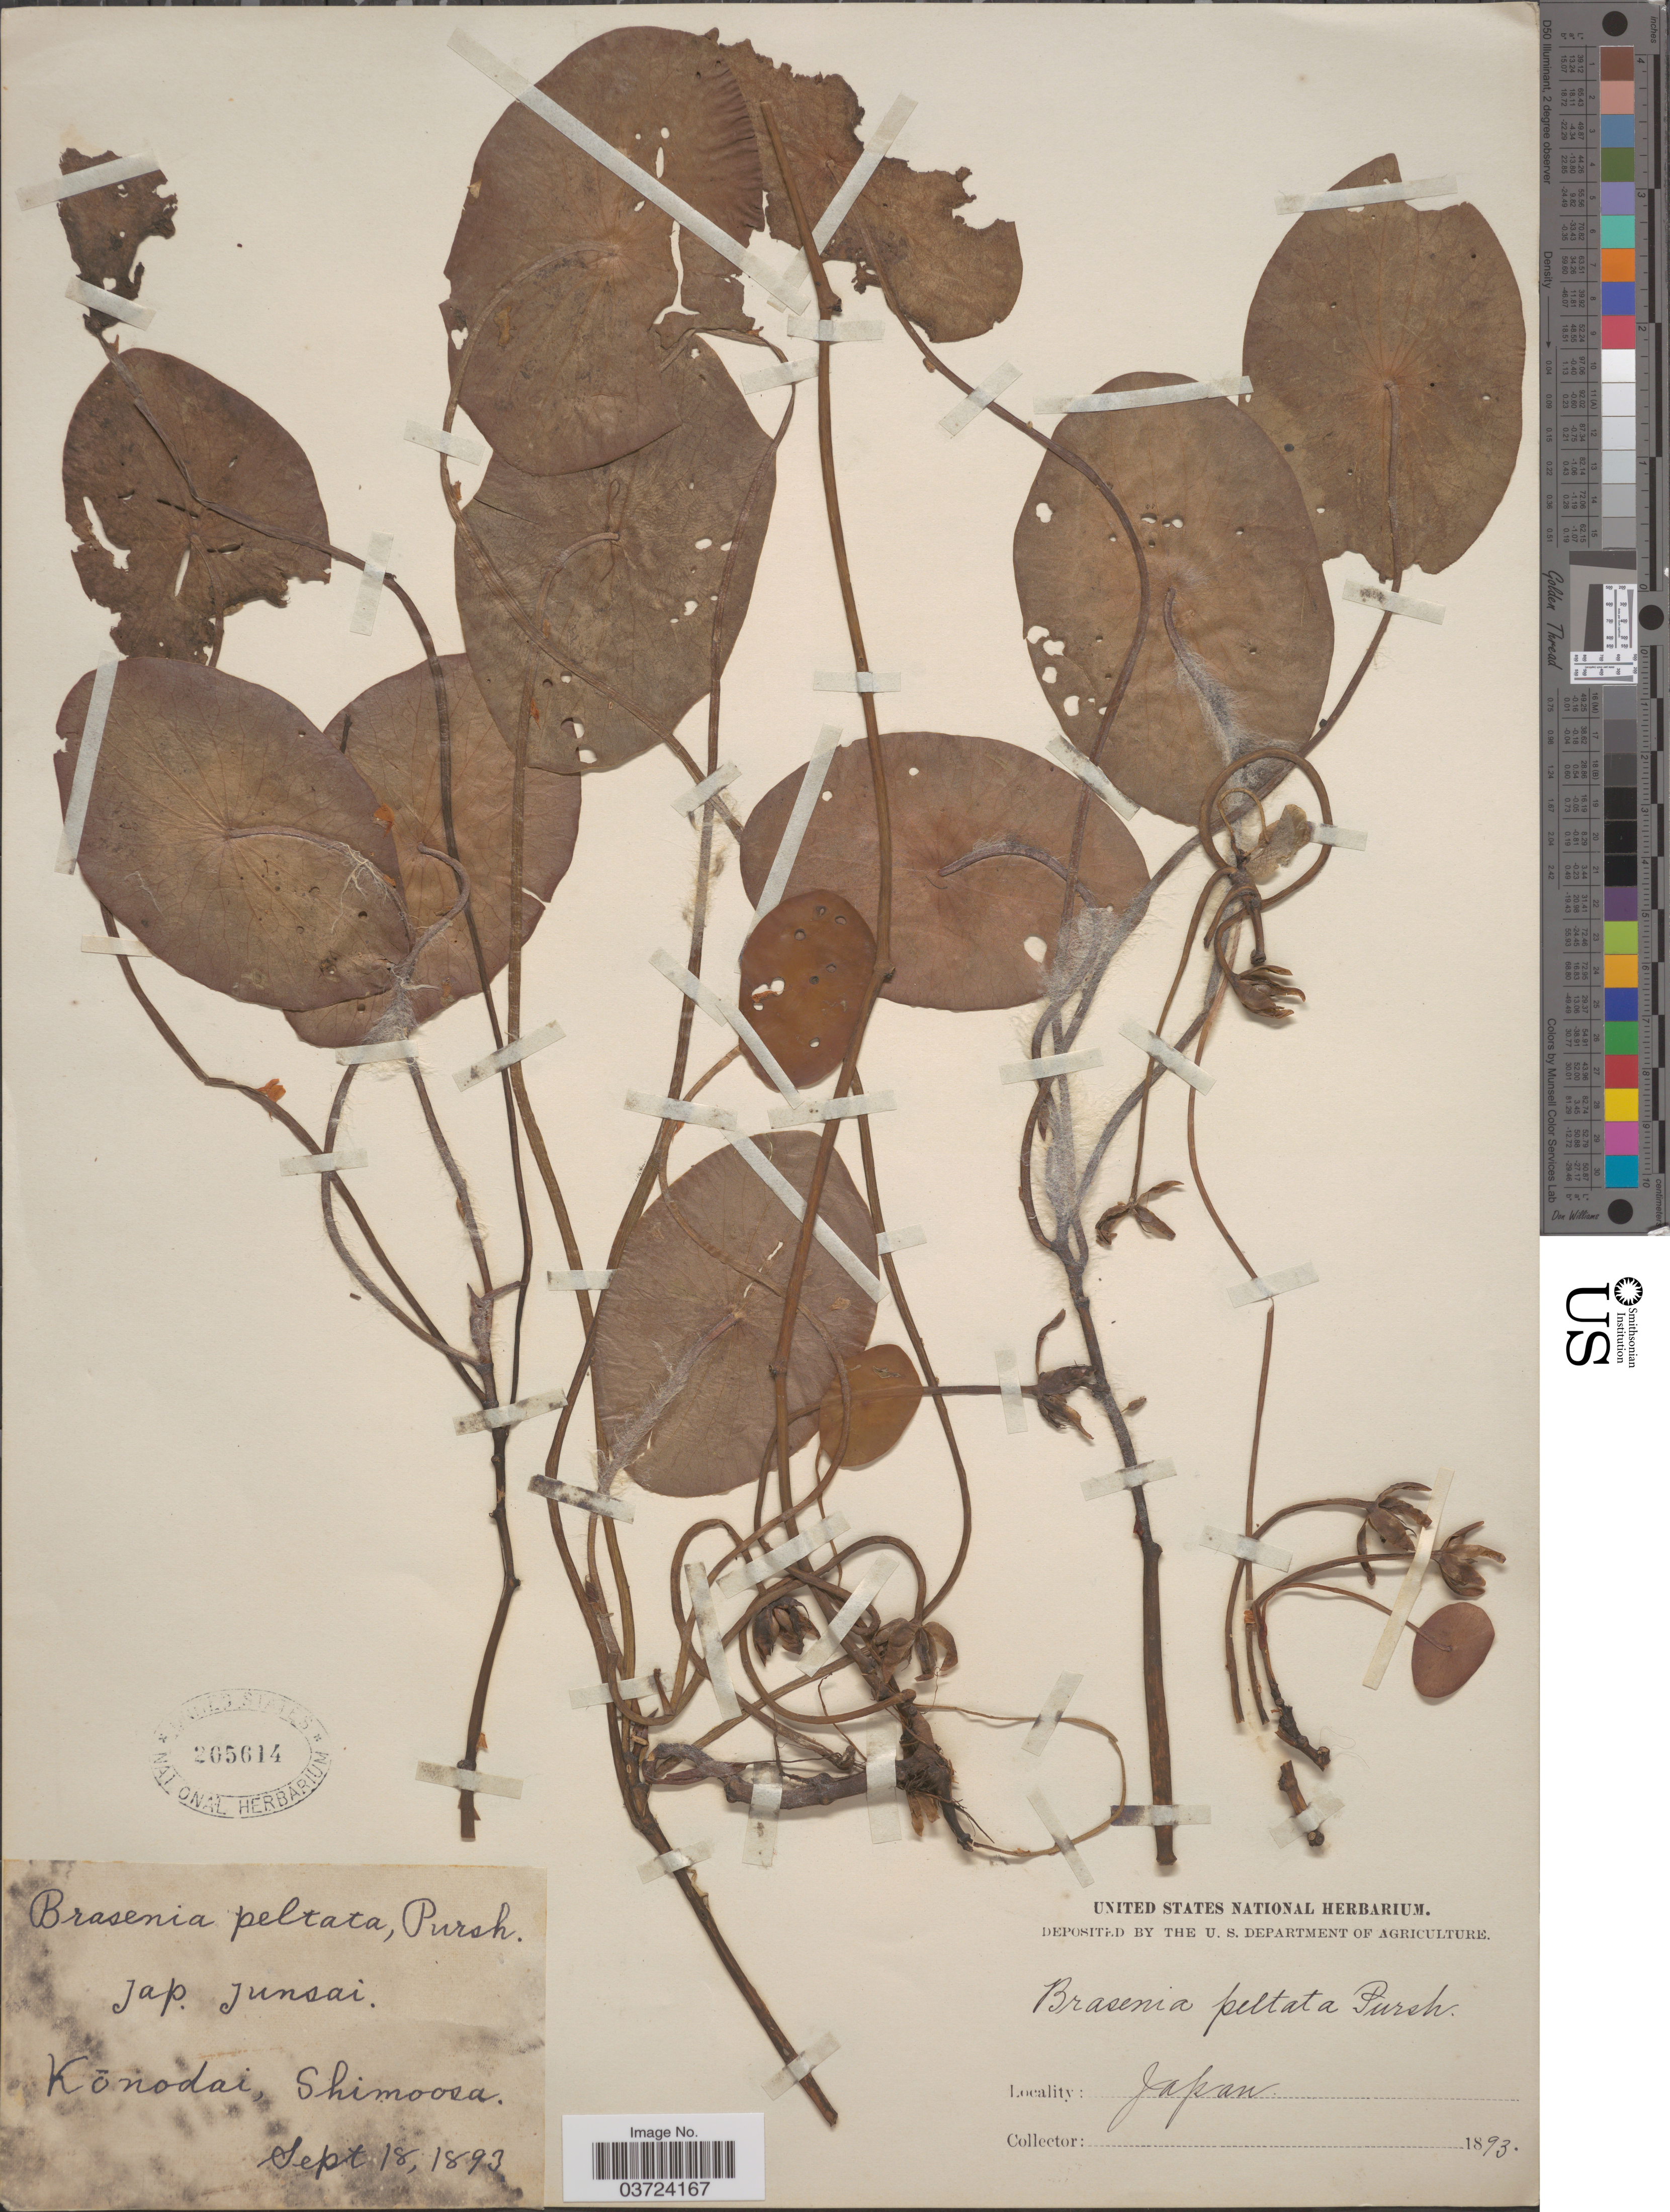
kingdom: Plantae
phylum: Tracheophyta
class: Magnoliopsida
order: Nymphaeales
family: Cabombaceae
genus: Brasenia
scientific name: Brasenia schreberi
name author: J.F. Gmel.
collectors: ex herb. United States National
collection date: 1893-09-18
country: Japan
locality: Kōnodai, Shimoosa.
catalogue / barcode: US 205614